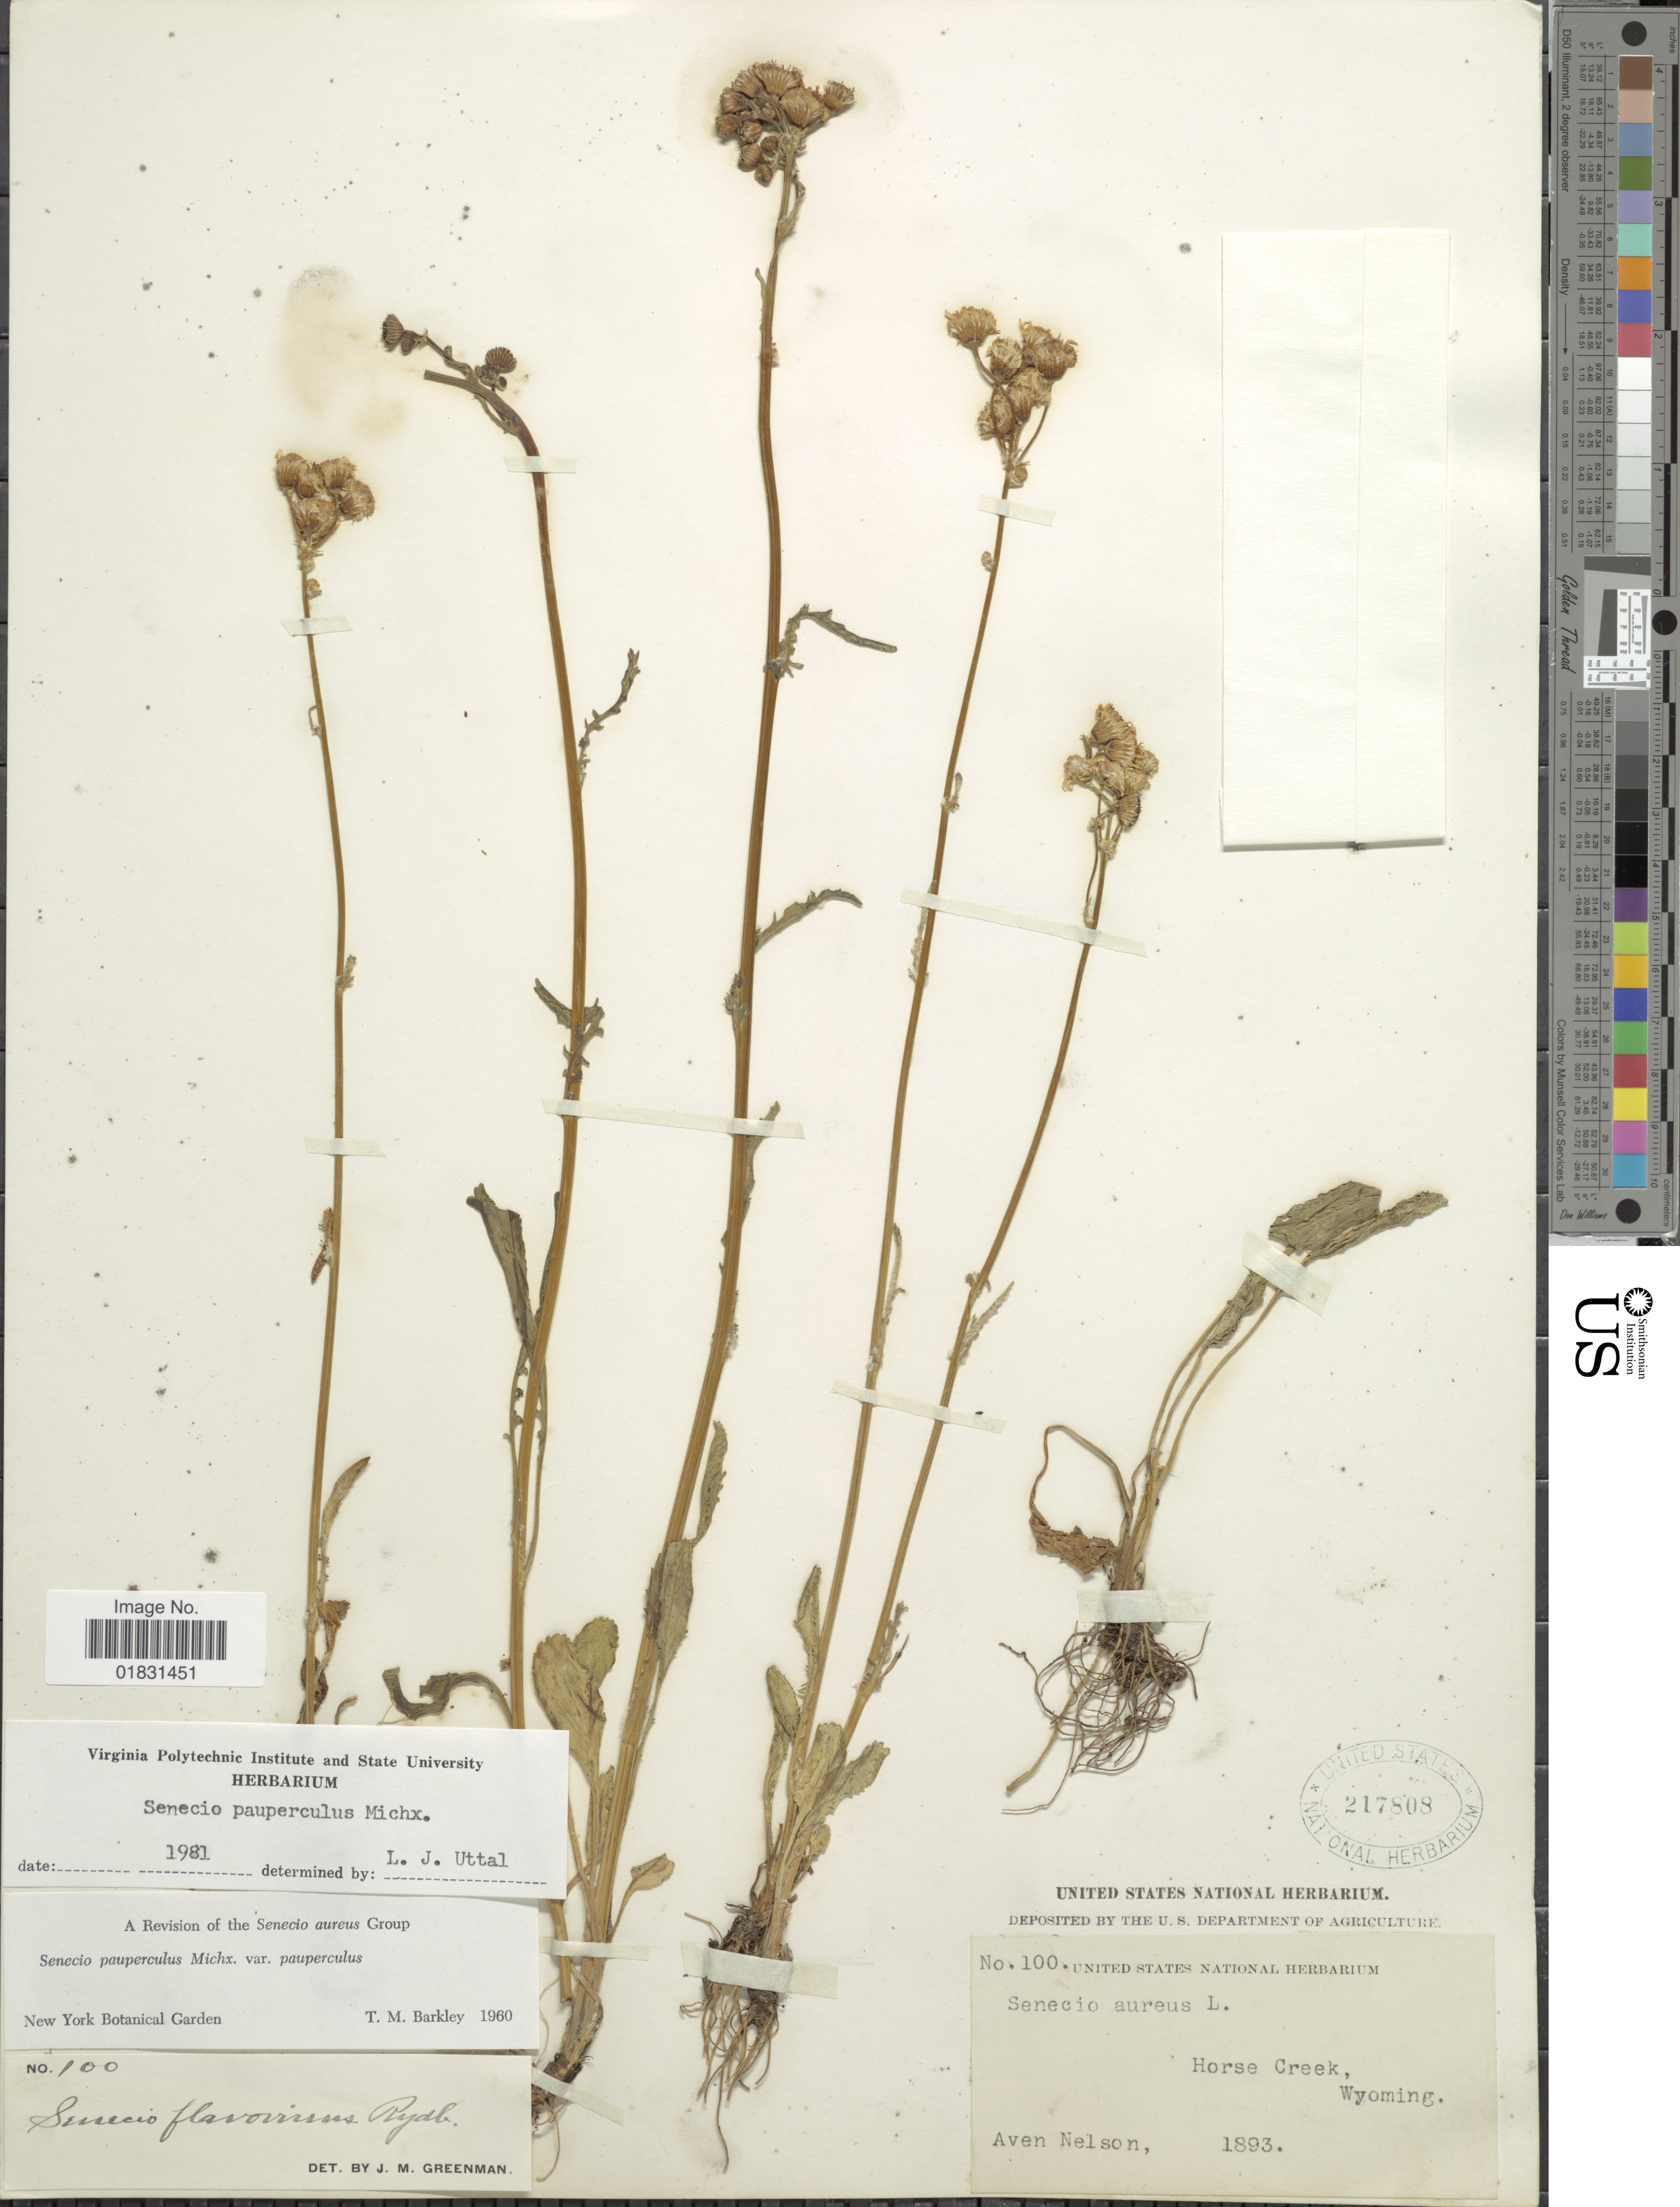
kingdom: Plantae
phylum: Tracheophyta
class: Magnoliopsida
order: Asterales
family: Asteraceae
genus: Packera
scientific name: Packera paupercula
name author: (Michx.) Á. Löve & D. Löve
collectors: A. Nelson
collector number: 100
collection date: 1893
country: United States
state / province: Wyoming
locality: Horse Creek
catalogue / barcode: US 217808